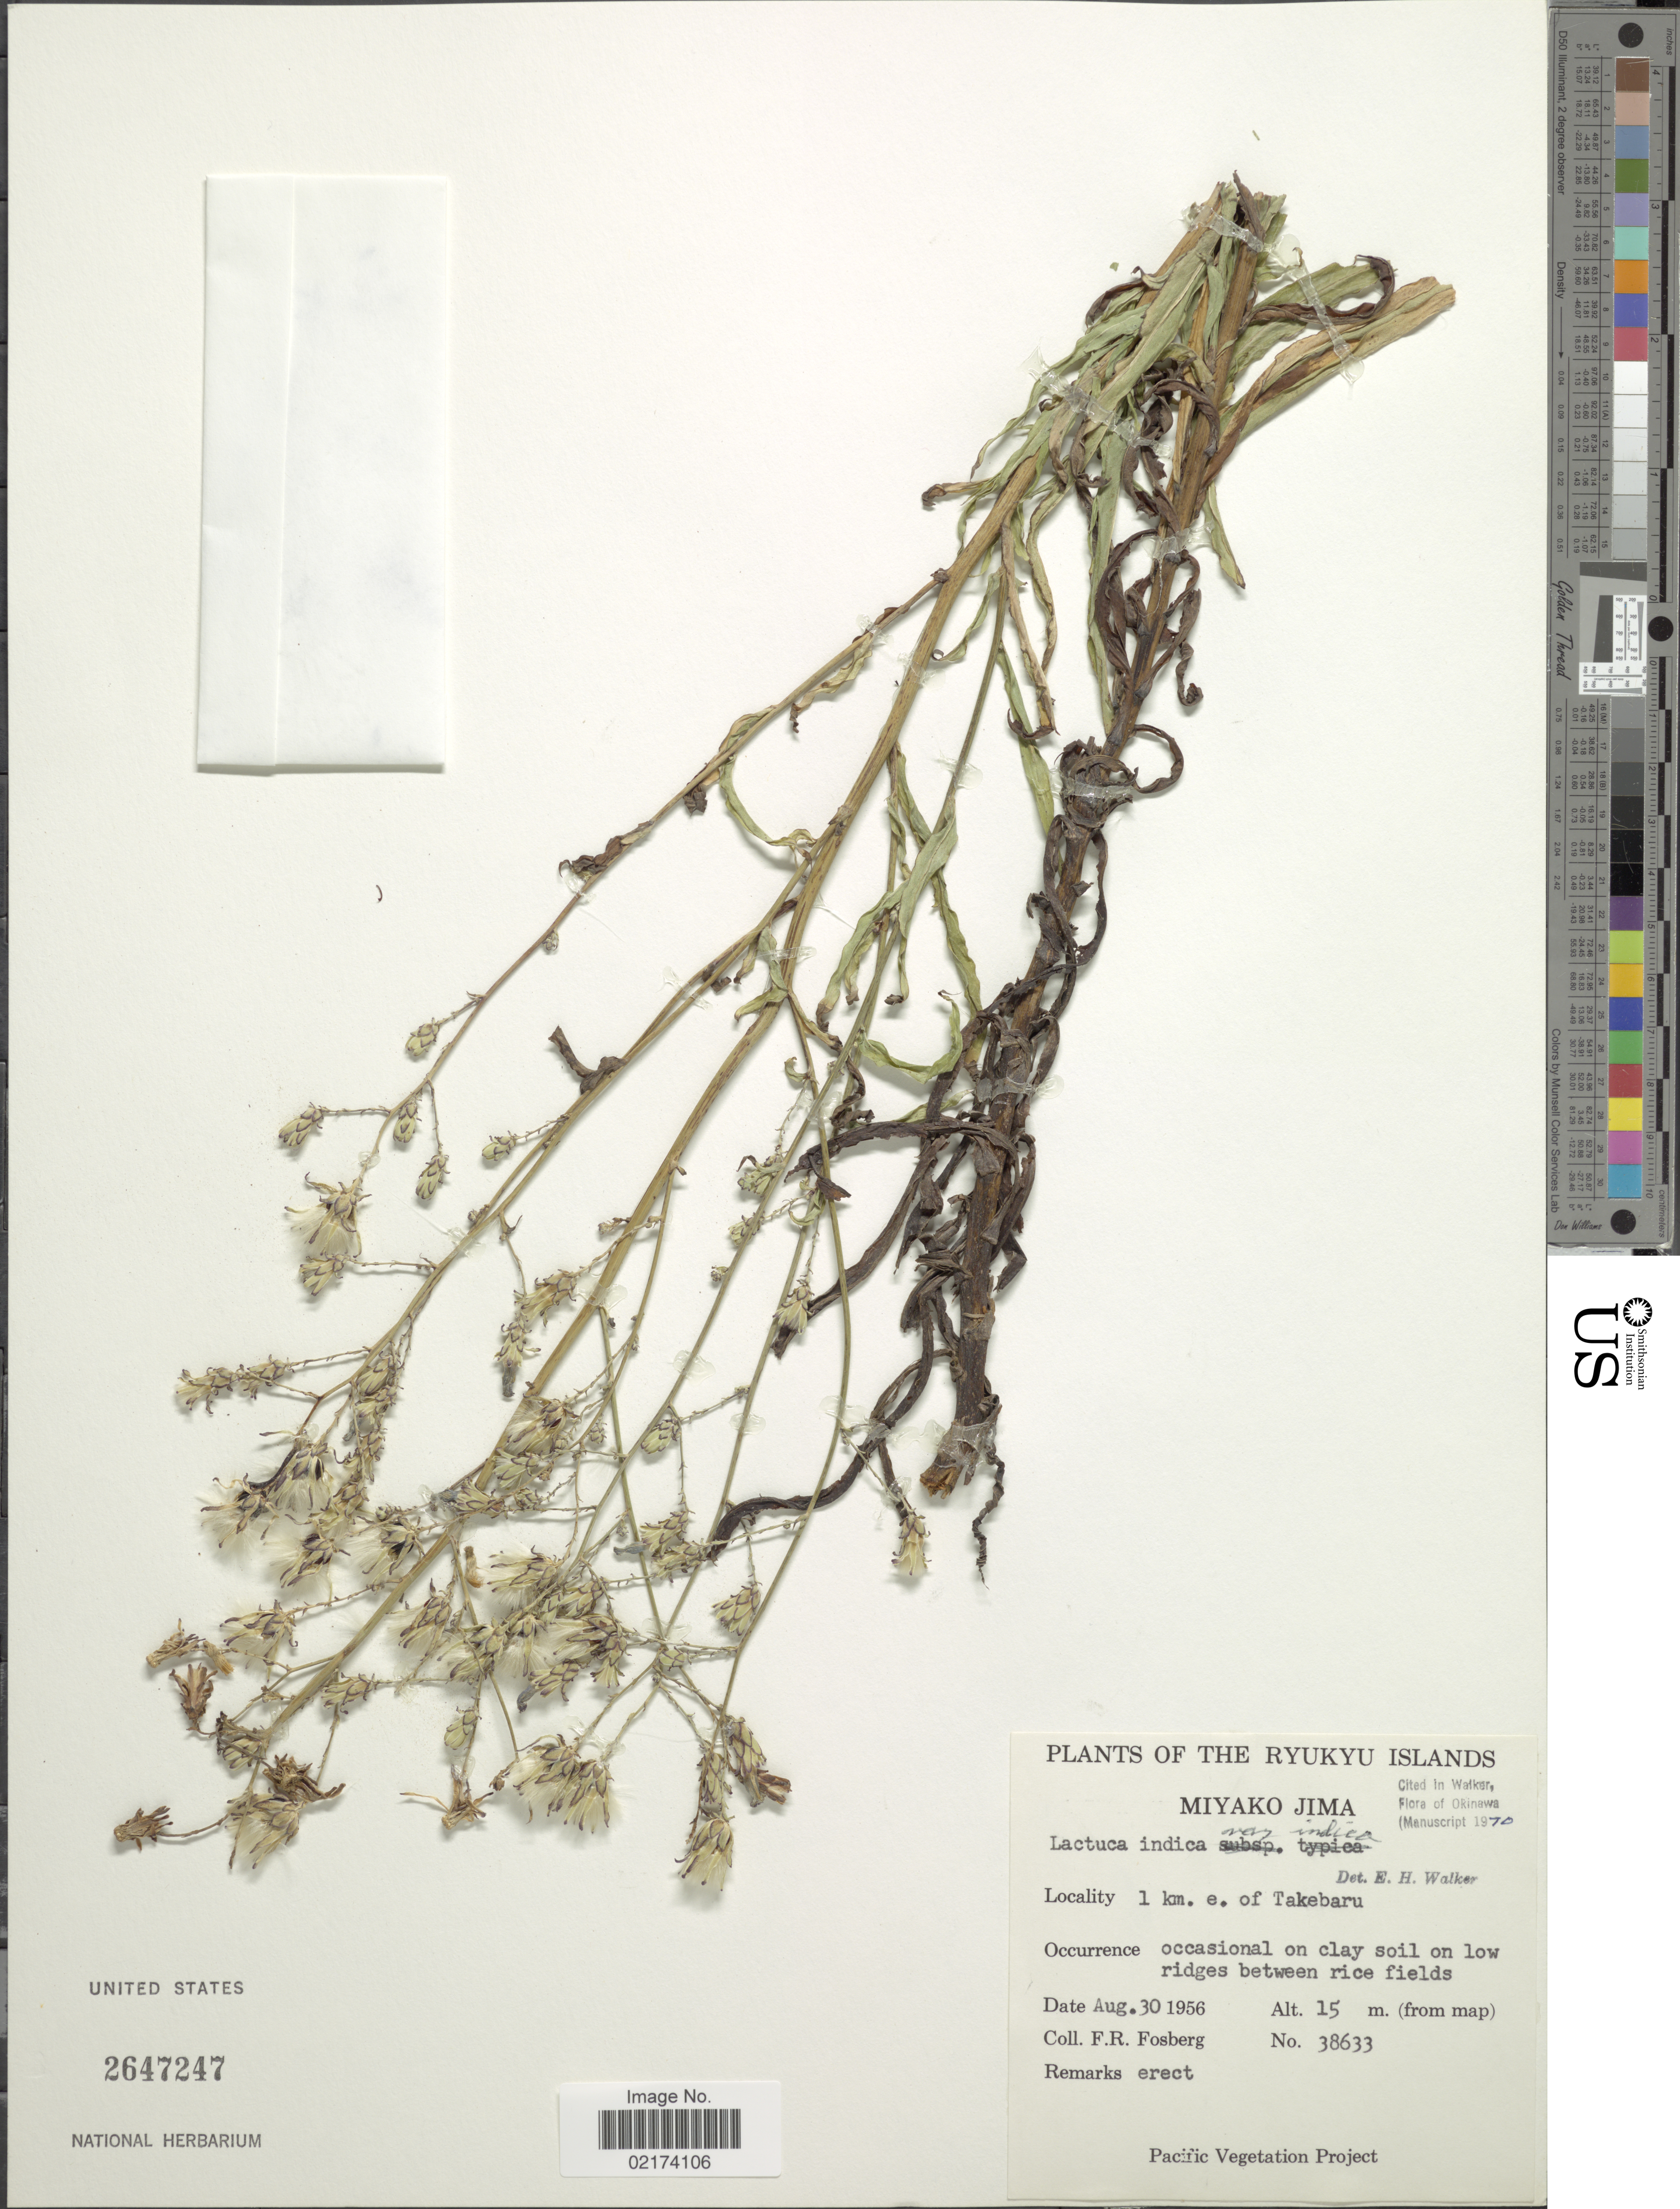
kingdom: Plantae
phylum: Tracheophyta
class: Magnoliopsida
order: Asterales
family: Asteraceae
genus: Lactuca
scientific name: Lactuca indica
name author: L.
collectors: F. R. Fosberg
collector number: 38633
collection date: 1956-08-30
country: Japan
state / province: Okinawa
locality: Ryukyu Islands, Miyako Jima, 1 km e. of Takebaru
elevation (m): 15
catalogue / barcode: US 2647247